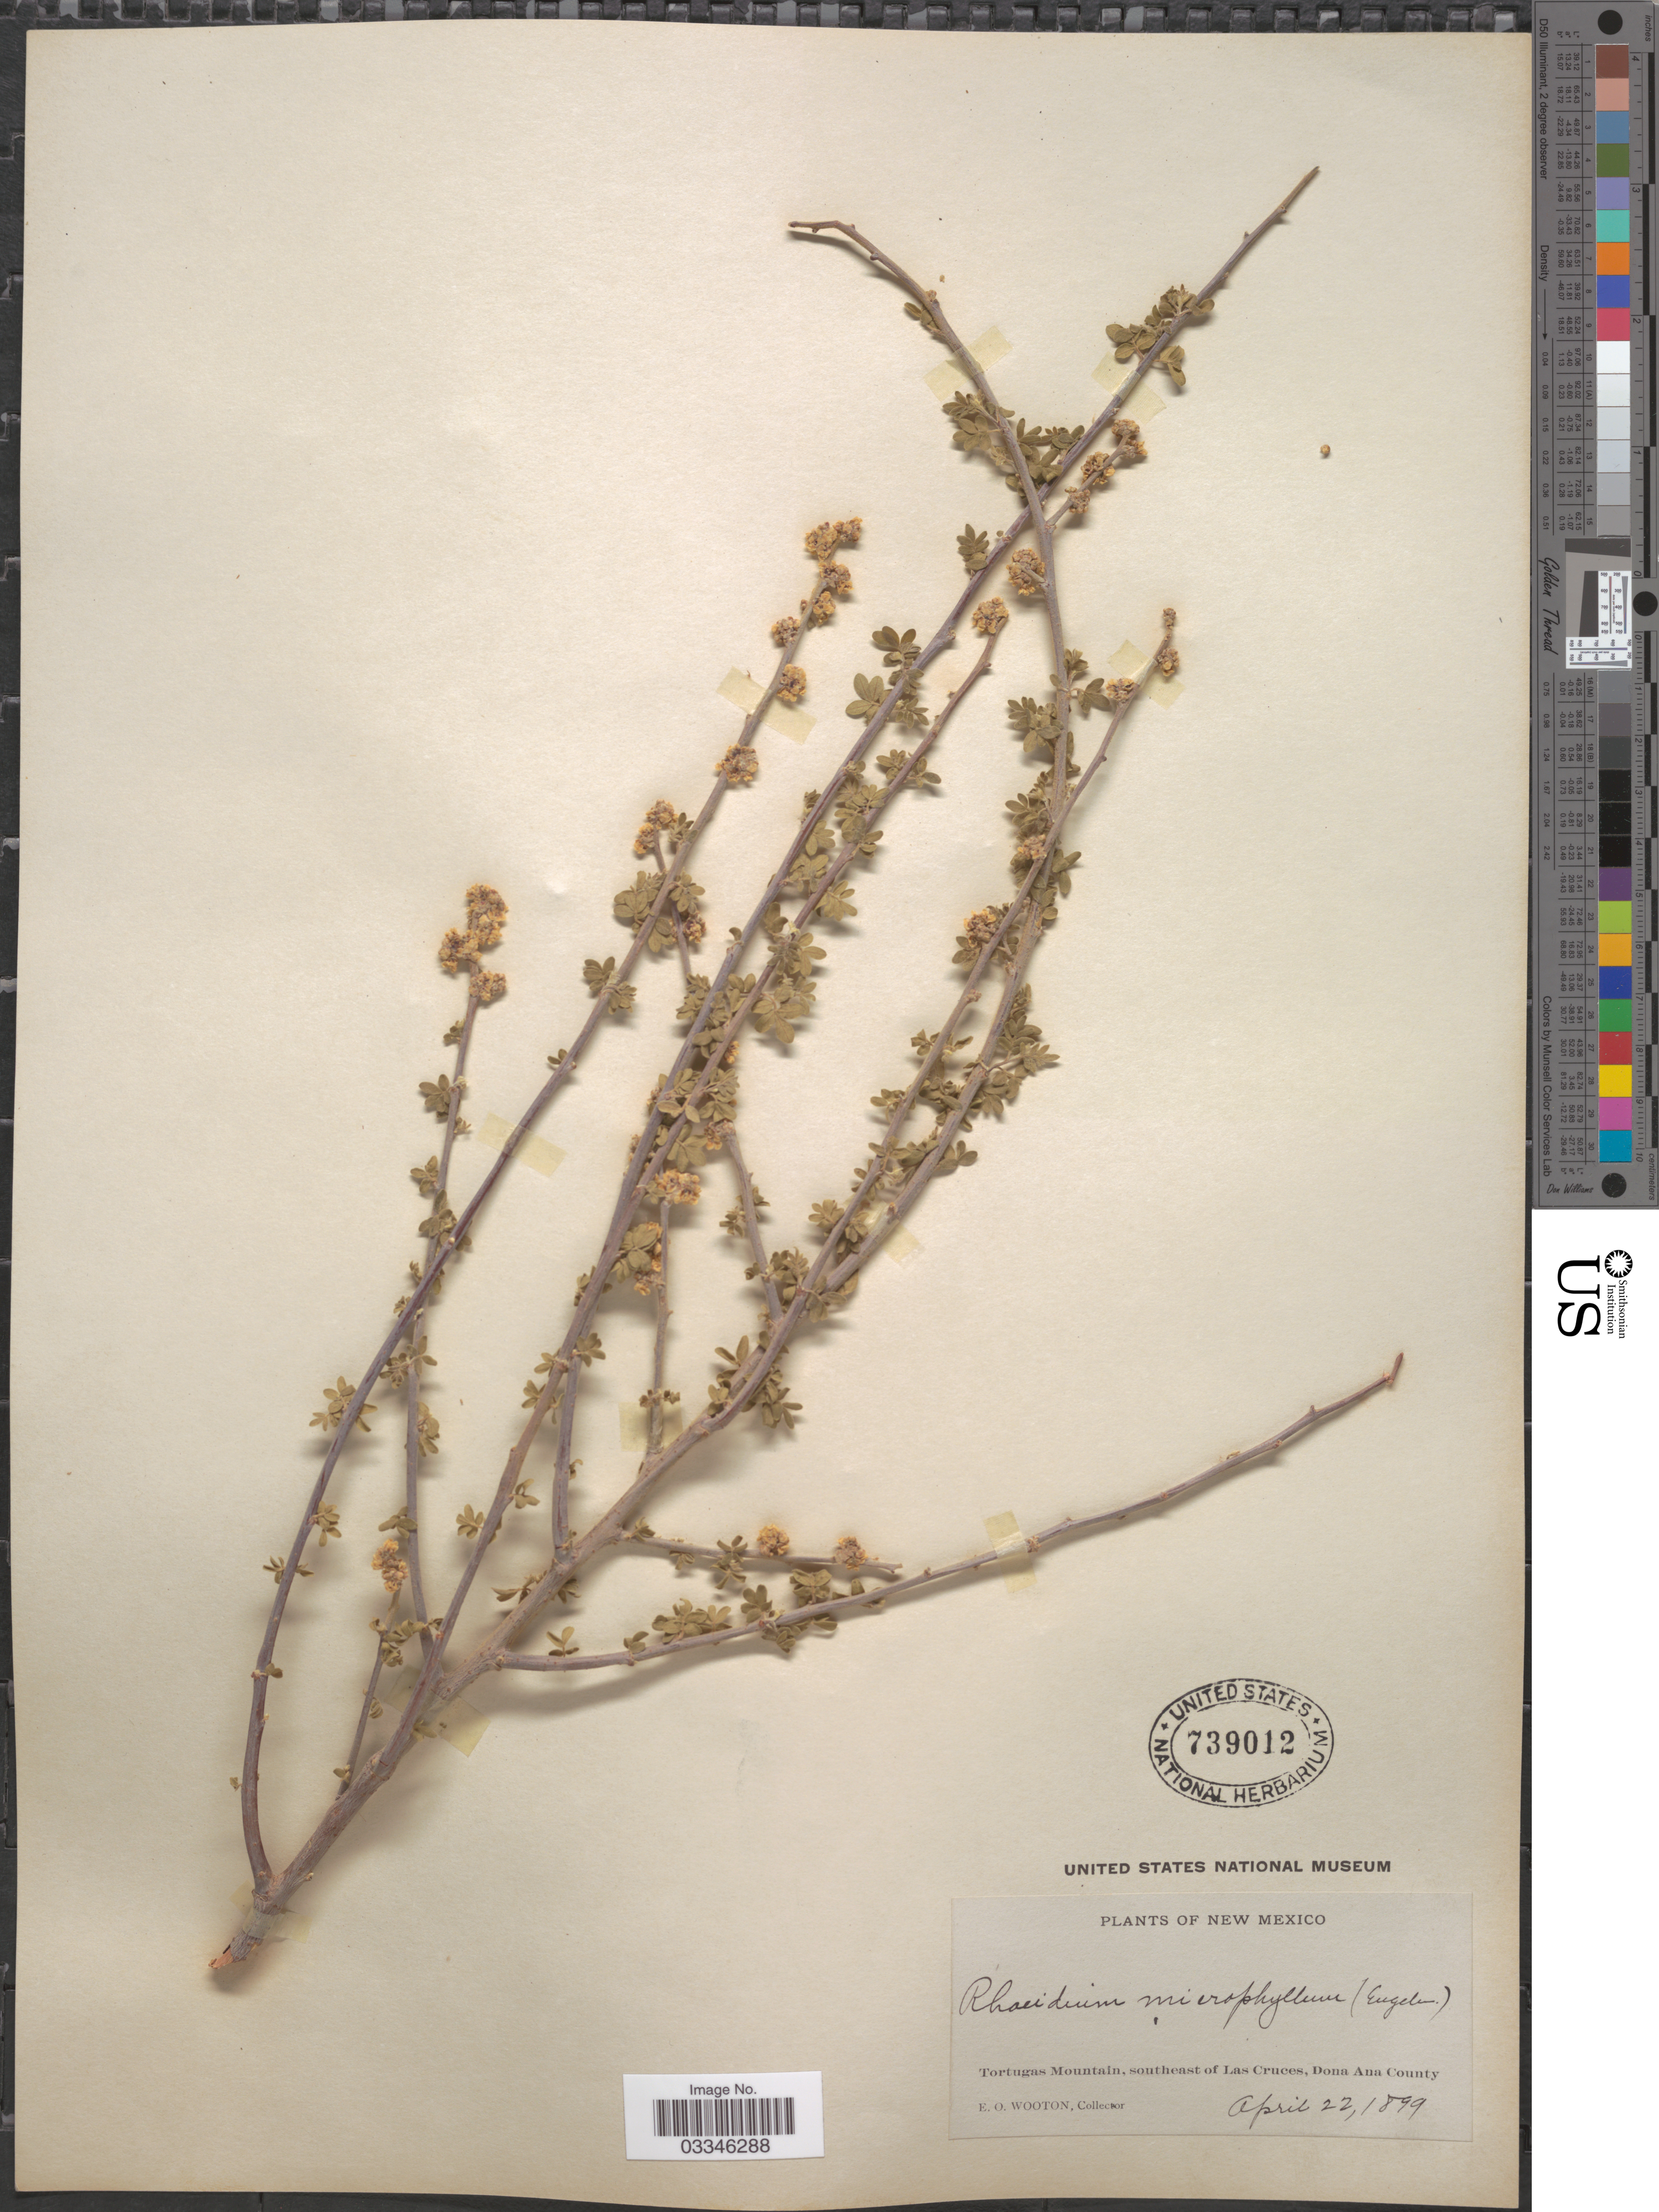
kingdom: Plantae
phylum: Tracheophyta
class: Magnoliopsida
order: Sapindales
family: Anacardiaceae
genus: Rhus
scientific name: Rhus microphylla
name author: Engelm.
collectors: E. O. Wooton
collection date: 1889-04-22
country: United States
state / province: New Mexico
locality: Tortugas Mountain, southeast of Las Cruces, Dona Ana County.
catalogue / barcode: US 739012